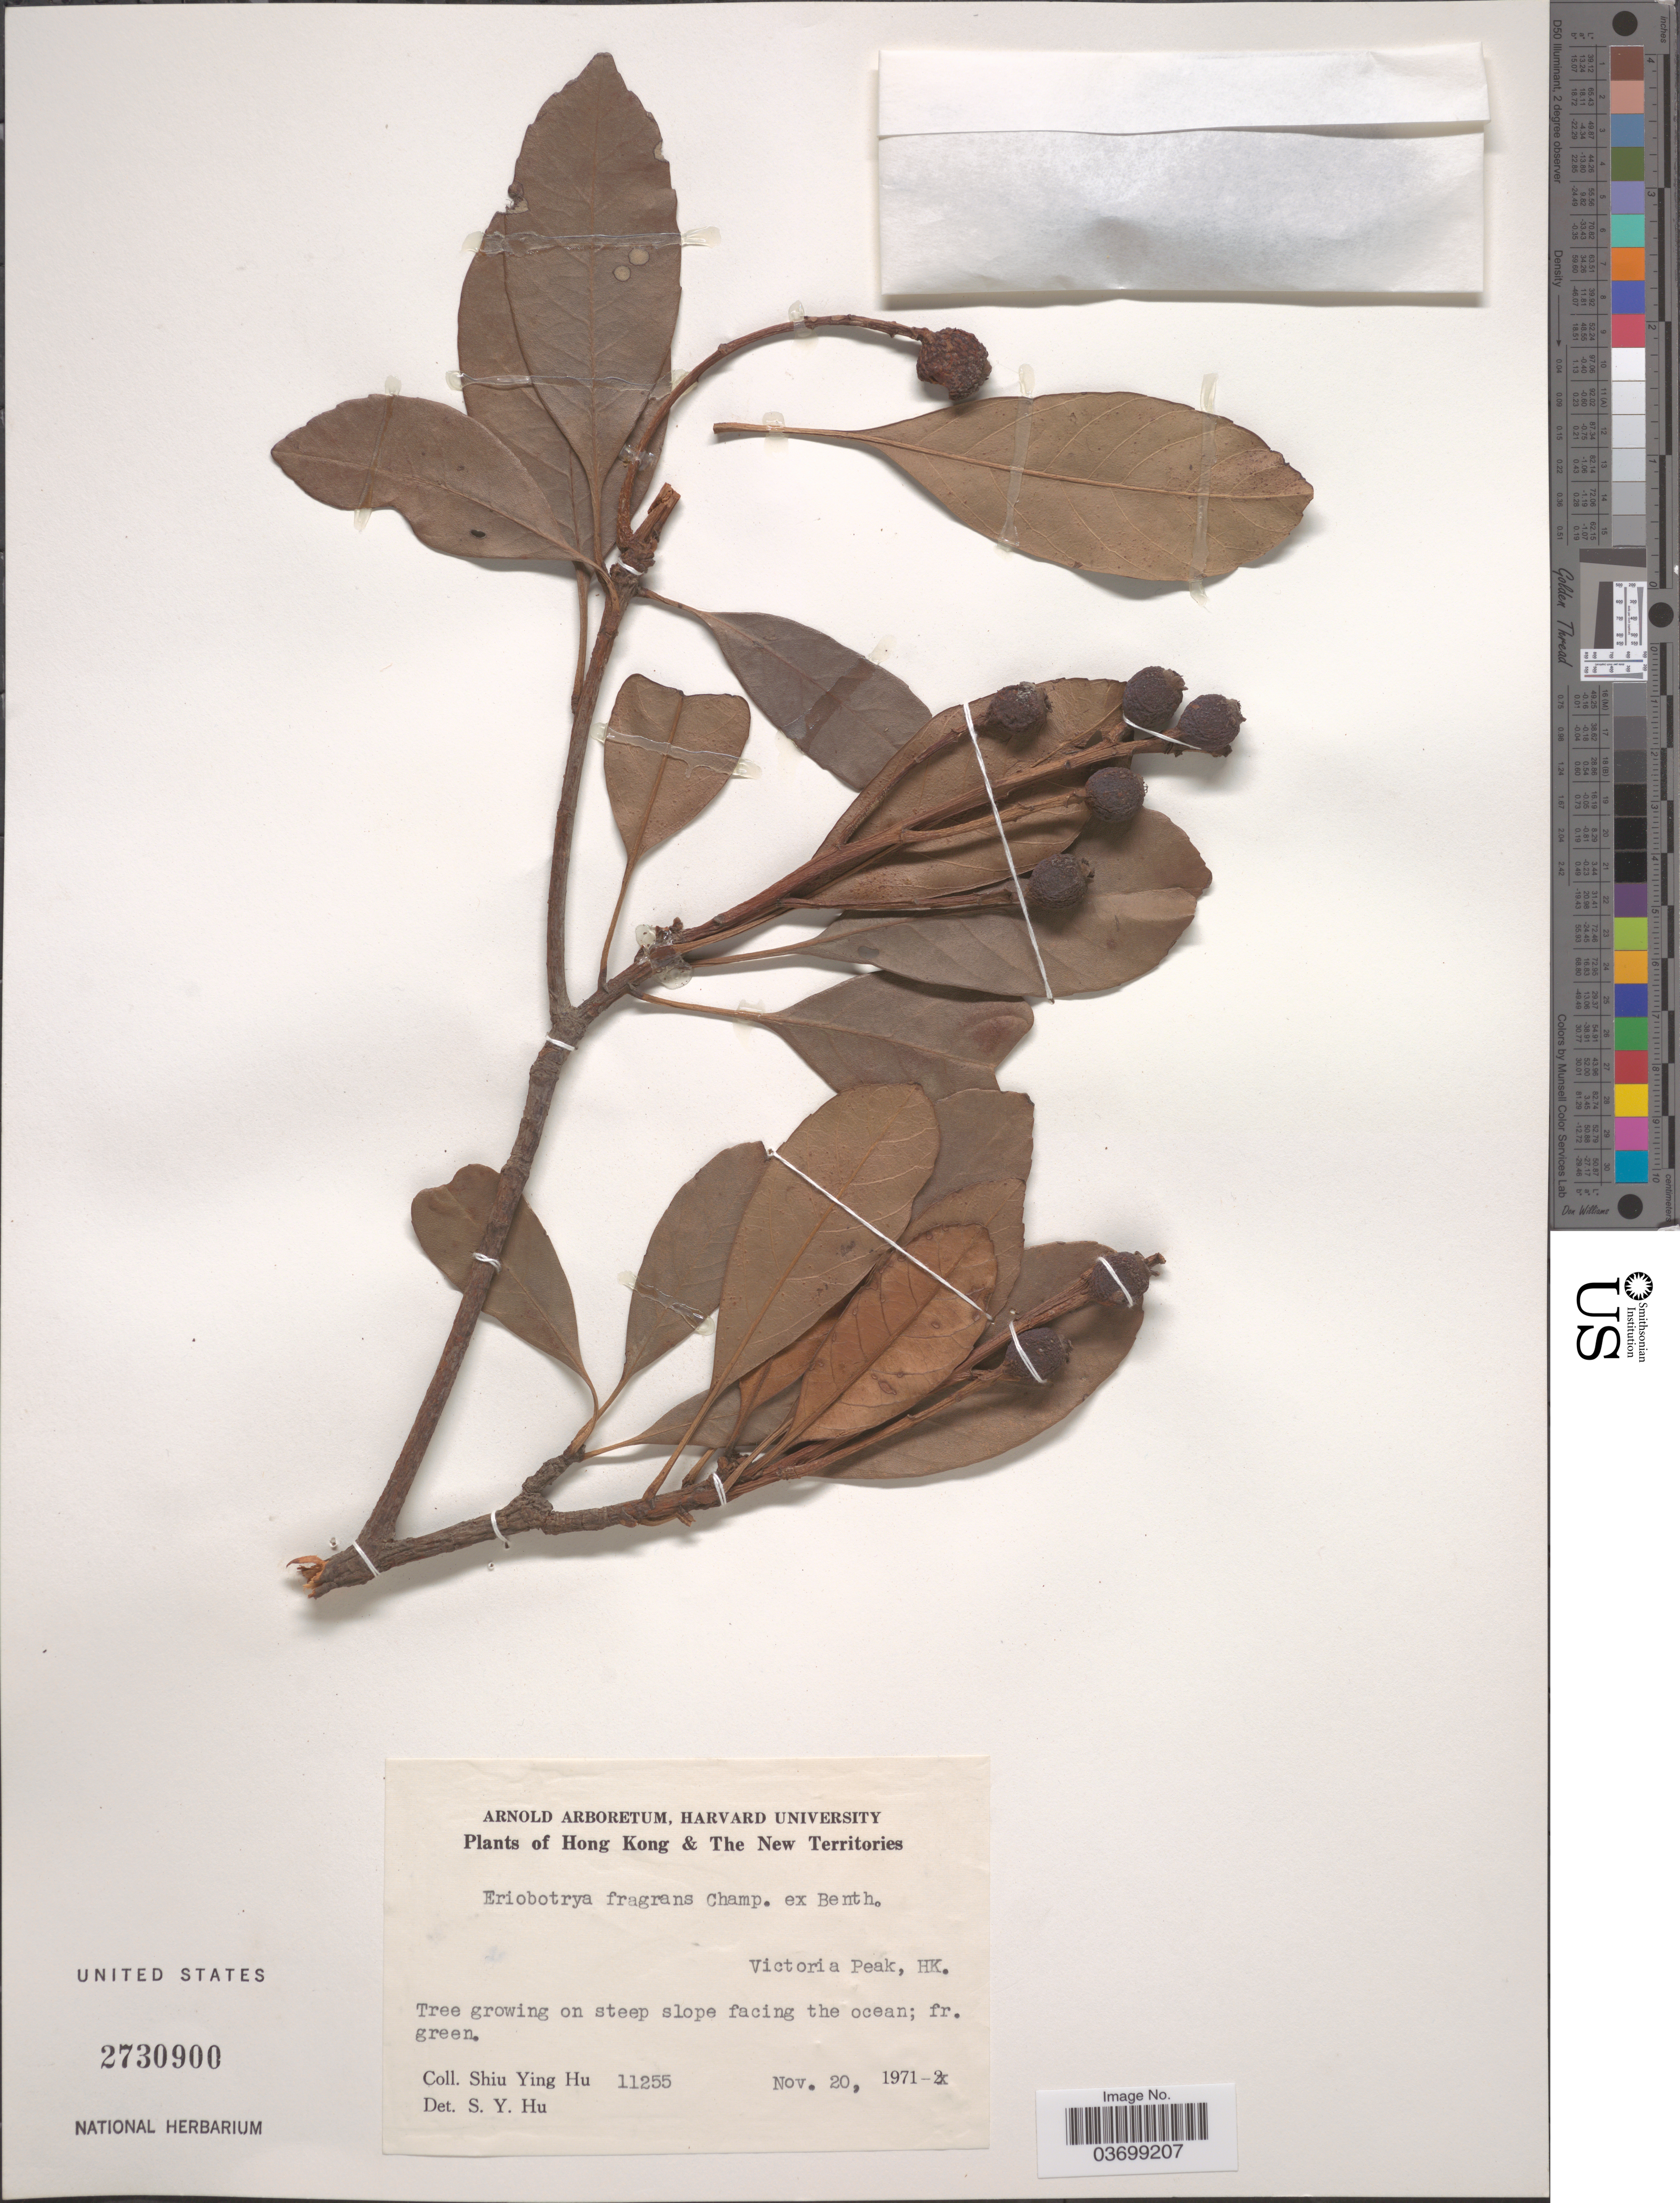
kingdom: Plantae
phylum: Tracheophyta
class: Magnoliopsida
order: Rosales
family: Rosaceae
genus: Rhaphiolepis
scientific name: Rhaphiolepis williamtelliana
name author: (Champ. ex Benth.) B.B. Liu & J. Wen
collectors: S. Y. Hu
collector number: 11255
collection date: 1971-11-20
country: China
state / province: Hong Kong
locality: Victoria Peak. On steep slope facing the ocean.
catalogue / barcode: US 2730900